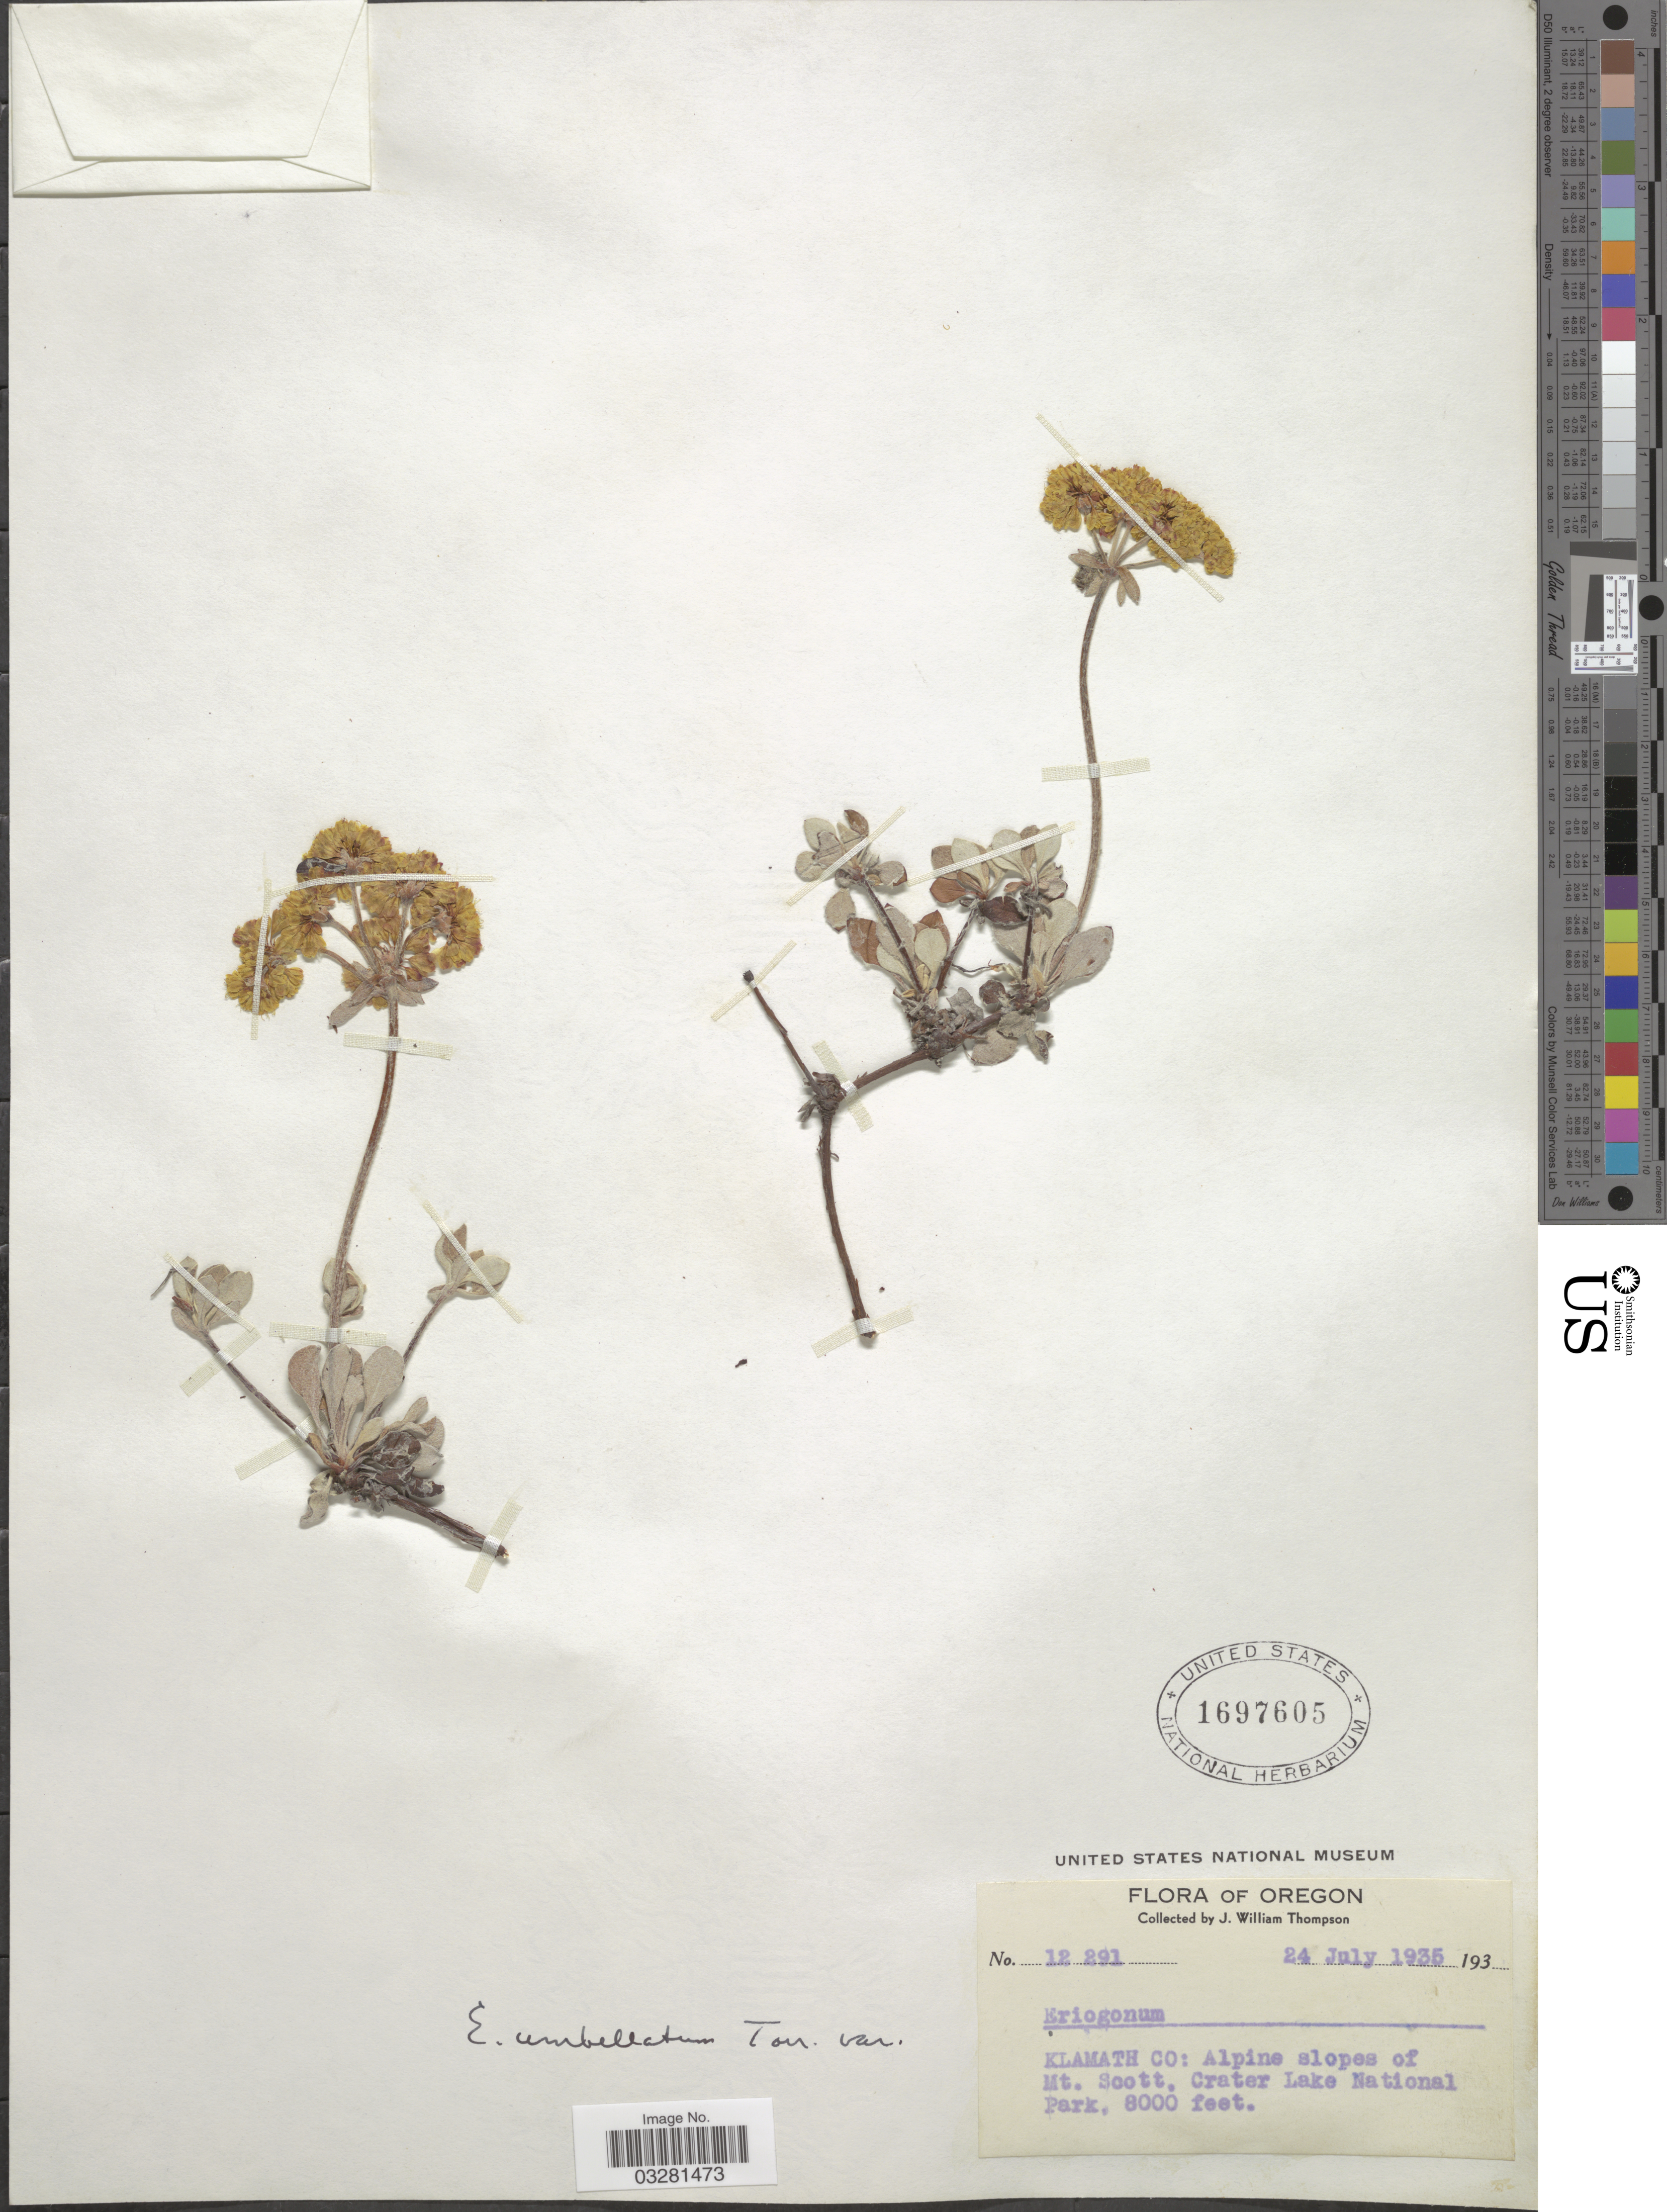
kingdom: Plantae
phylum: Tracheophyta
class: Magnoliopsida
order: Caryophyllales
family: Polygonaceae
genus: Eriogonum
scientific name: Eriogonum umbellatum var. umbellatum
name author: Torr.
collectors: J. W. Thompson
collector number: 12291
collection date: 1935-07-24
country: United States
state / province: Oregon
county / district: Klamath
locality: Klamath Co: Alpine slopes of Mt. Scott. Crater Lake National Park.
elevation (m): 2438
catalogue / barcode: US 1697605